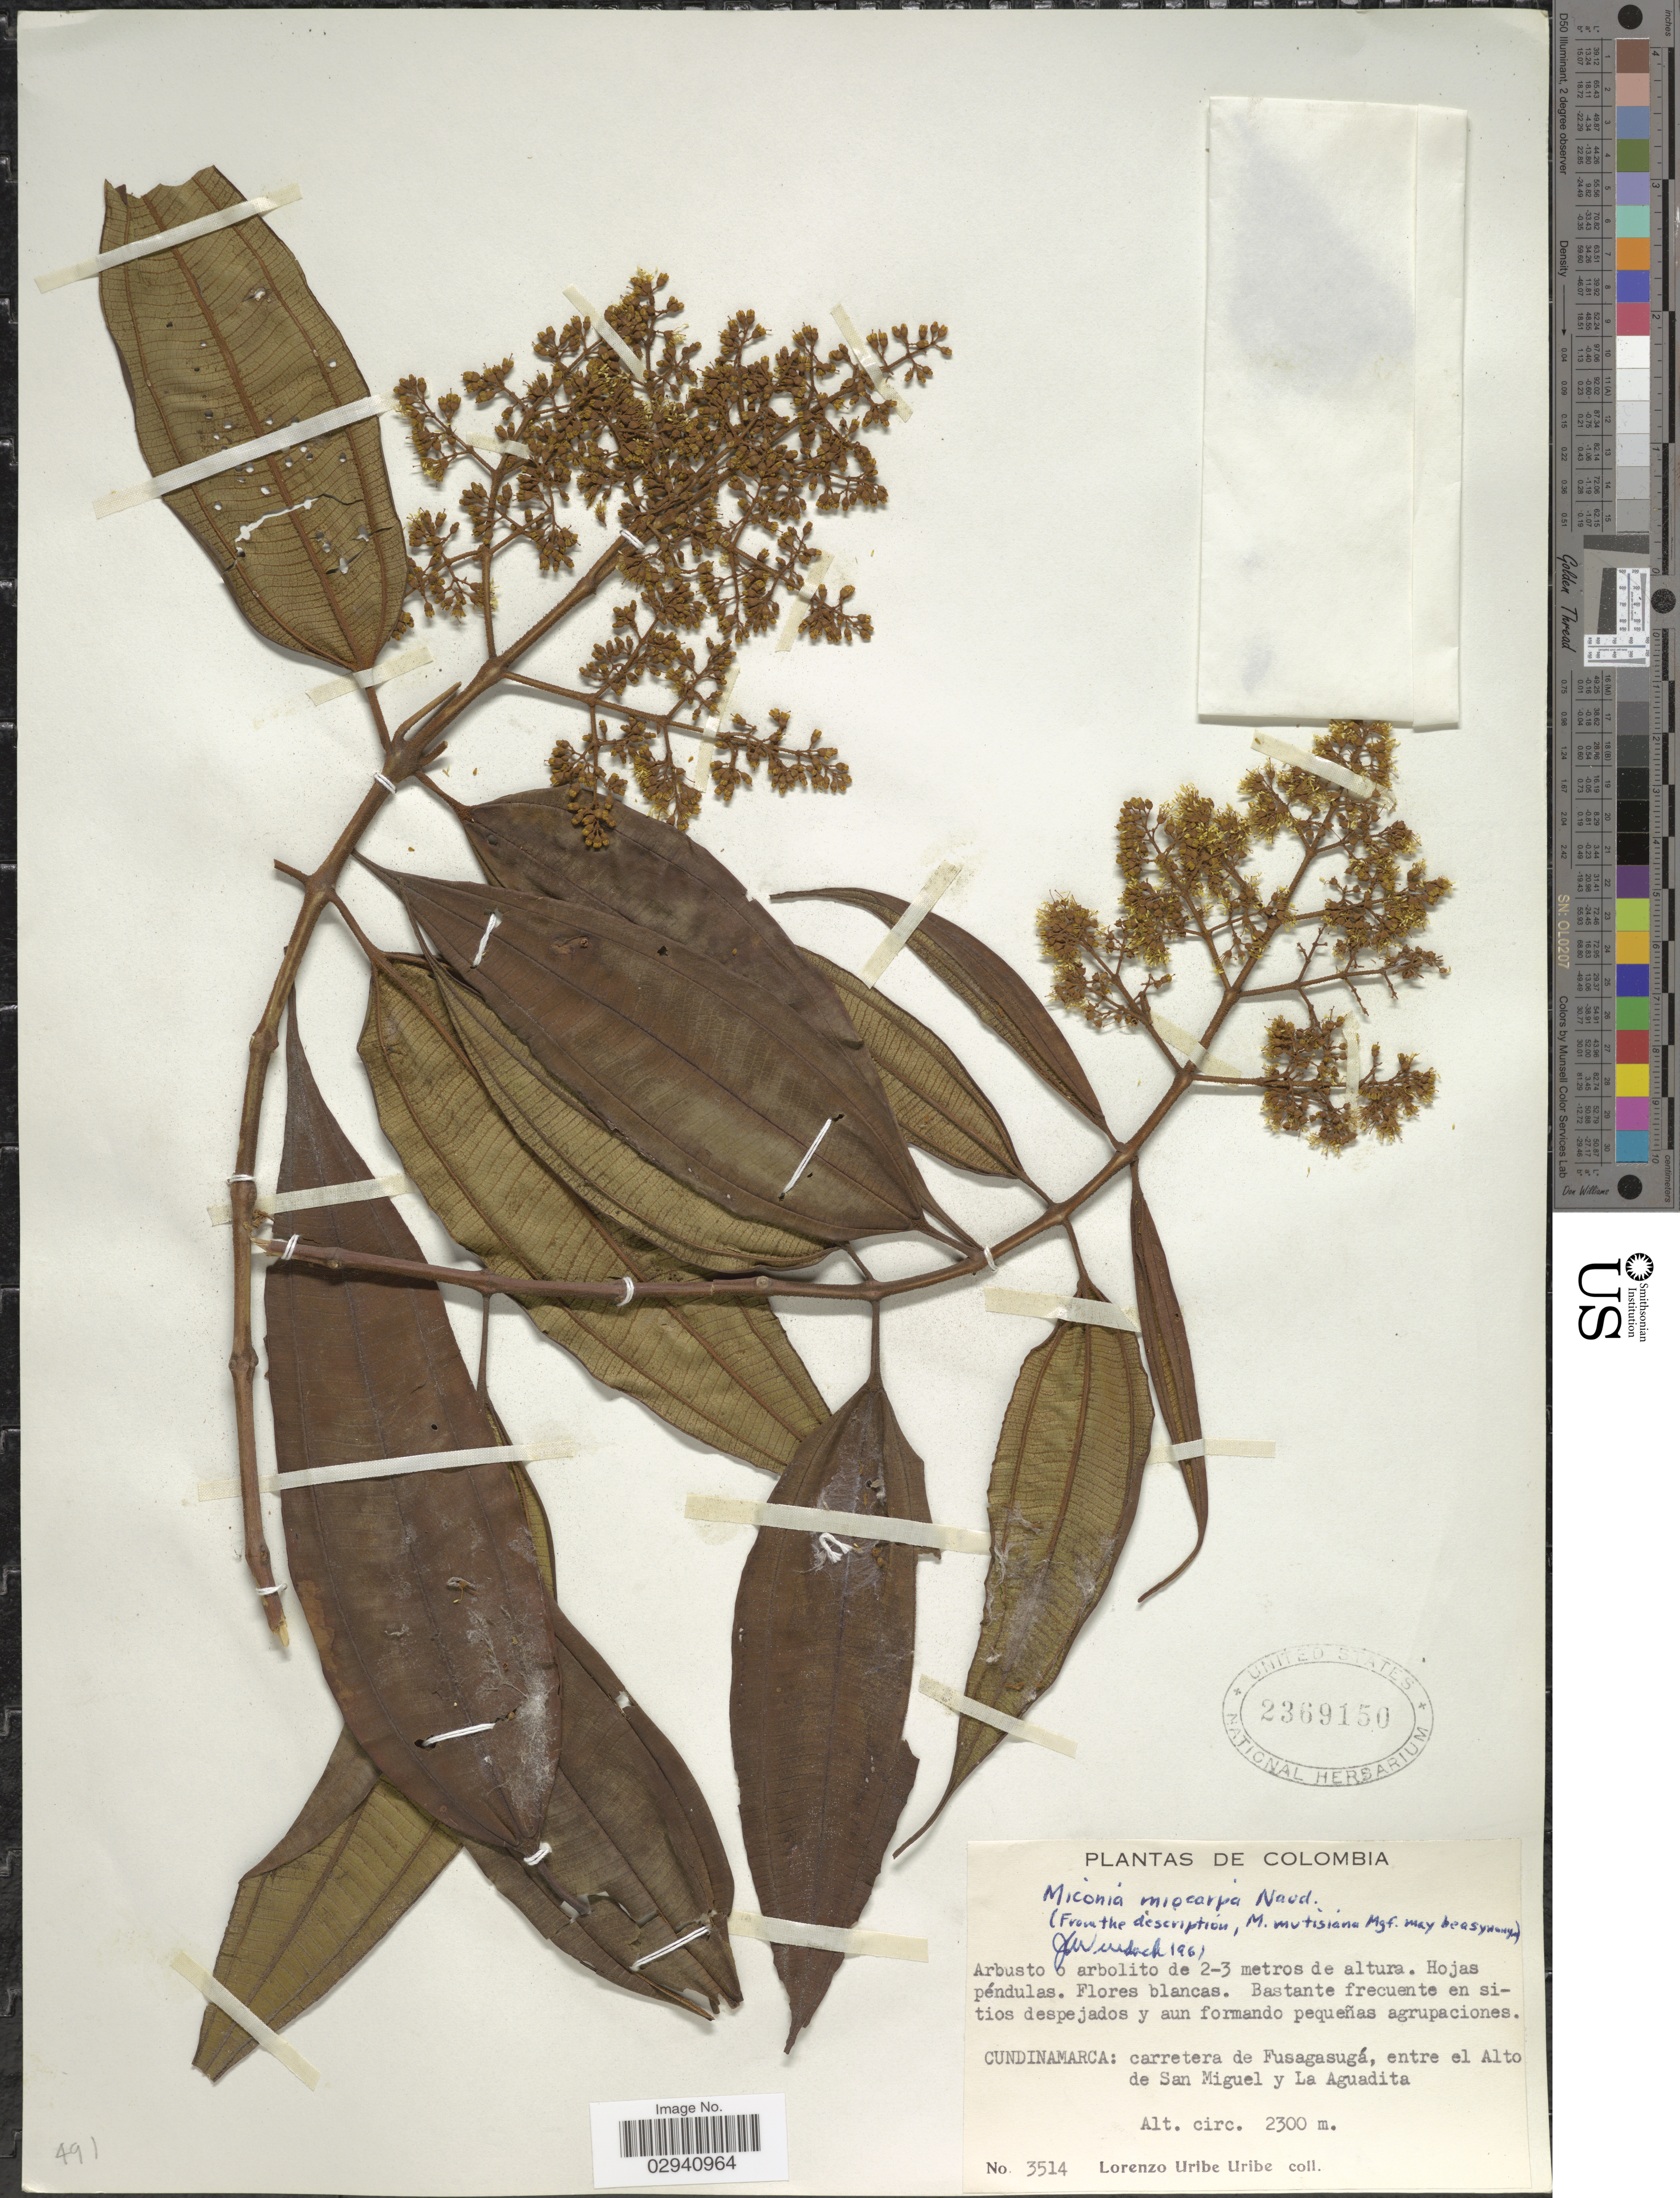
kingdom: Plantae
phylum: Tracheophyta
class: Magnoliopsida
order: Myrtales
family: Melastomataceae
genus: Miconia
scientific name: Miconia miocarpa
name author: Naudin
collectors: L. Uribe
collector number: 3514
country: Colombia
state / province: Cundinamarca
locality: Cundinamarca: carretera de Fusagasugá, entre el Alto de San Miguel y La Aguadita.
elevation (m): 2300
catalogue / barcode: US 2369150